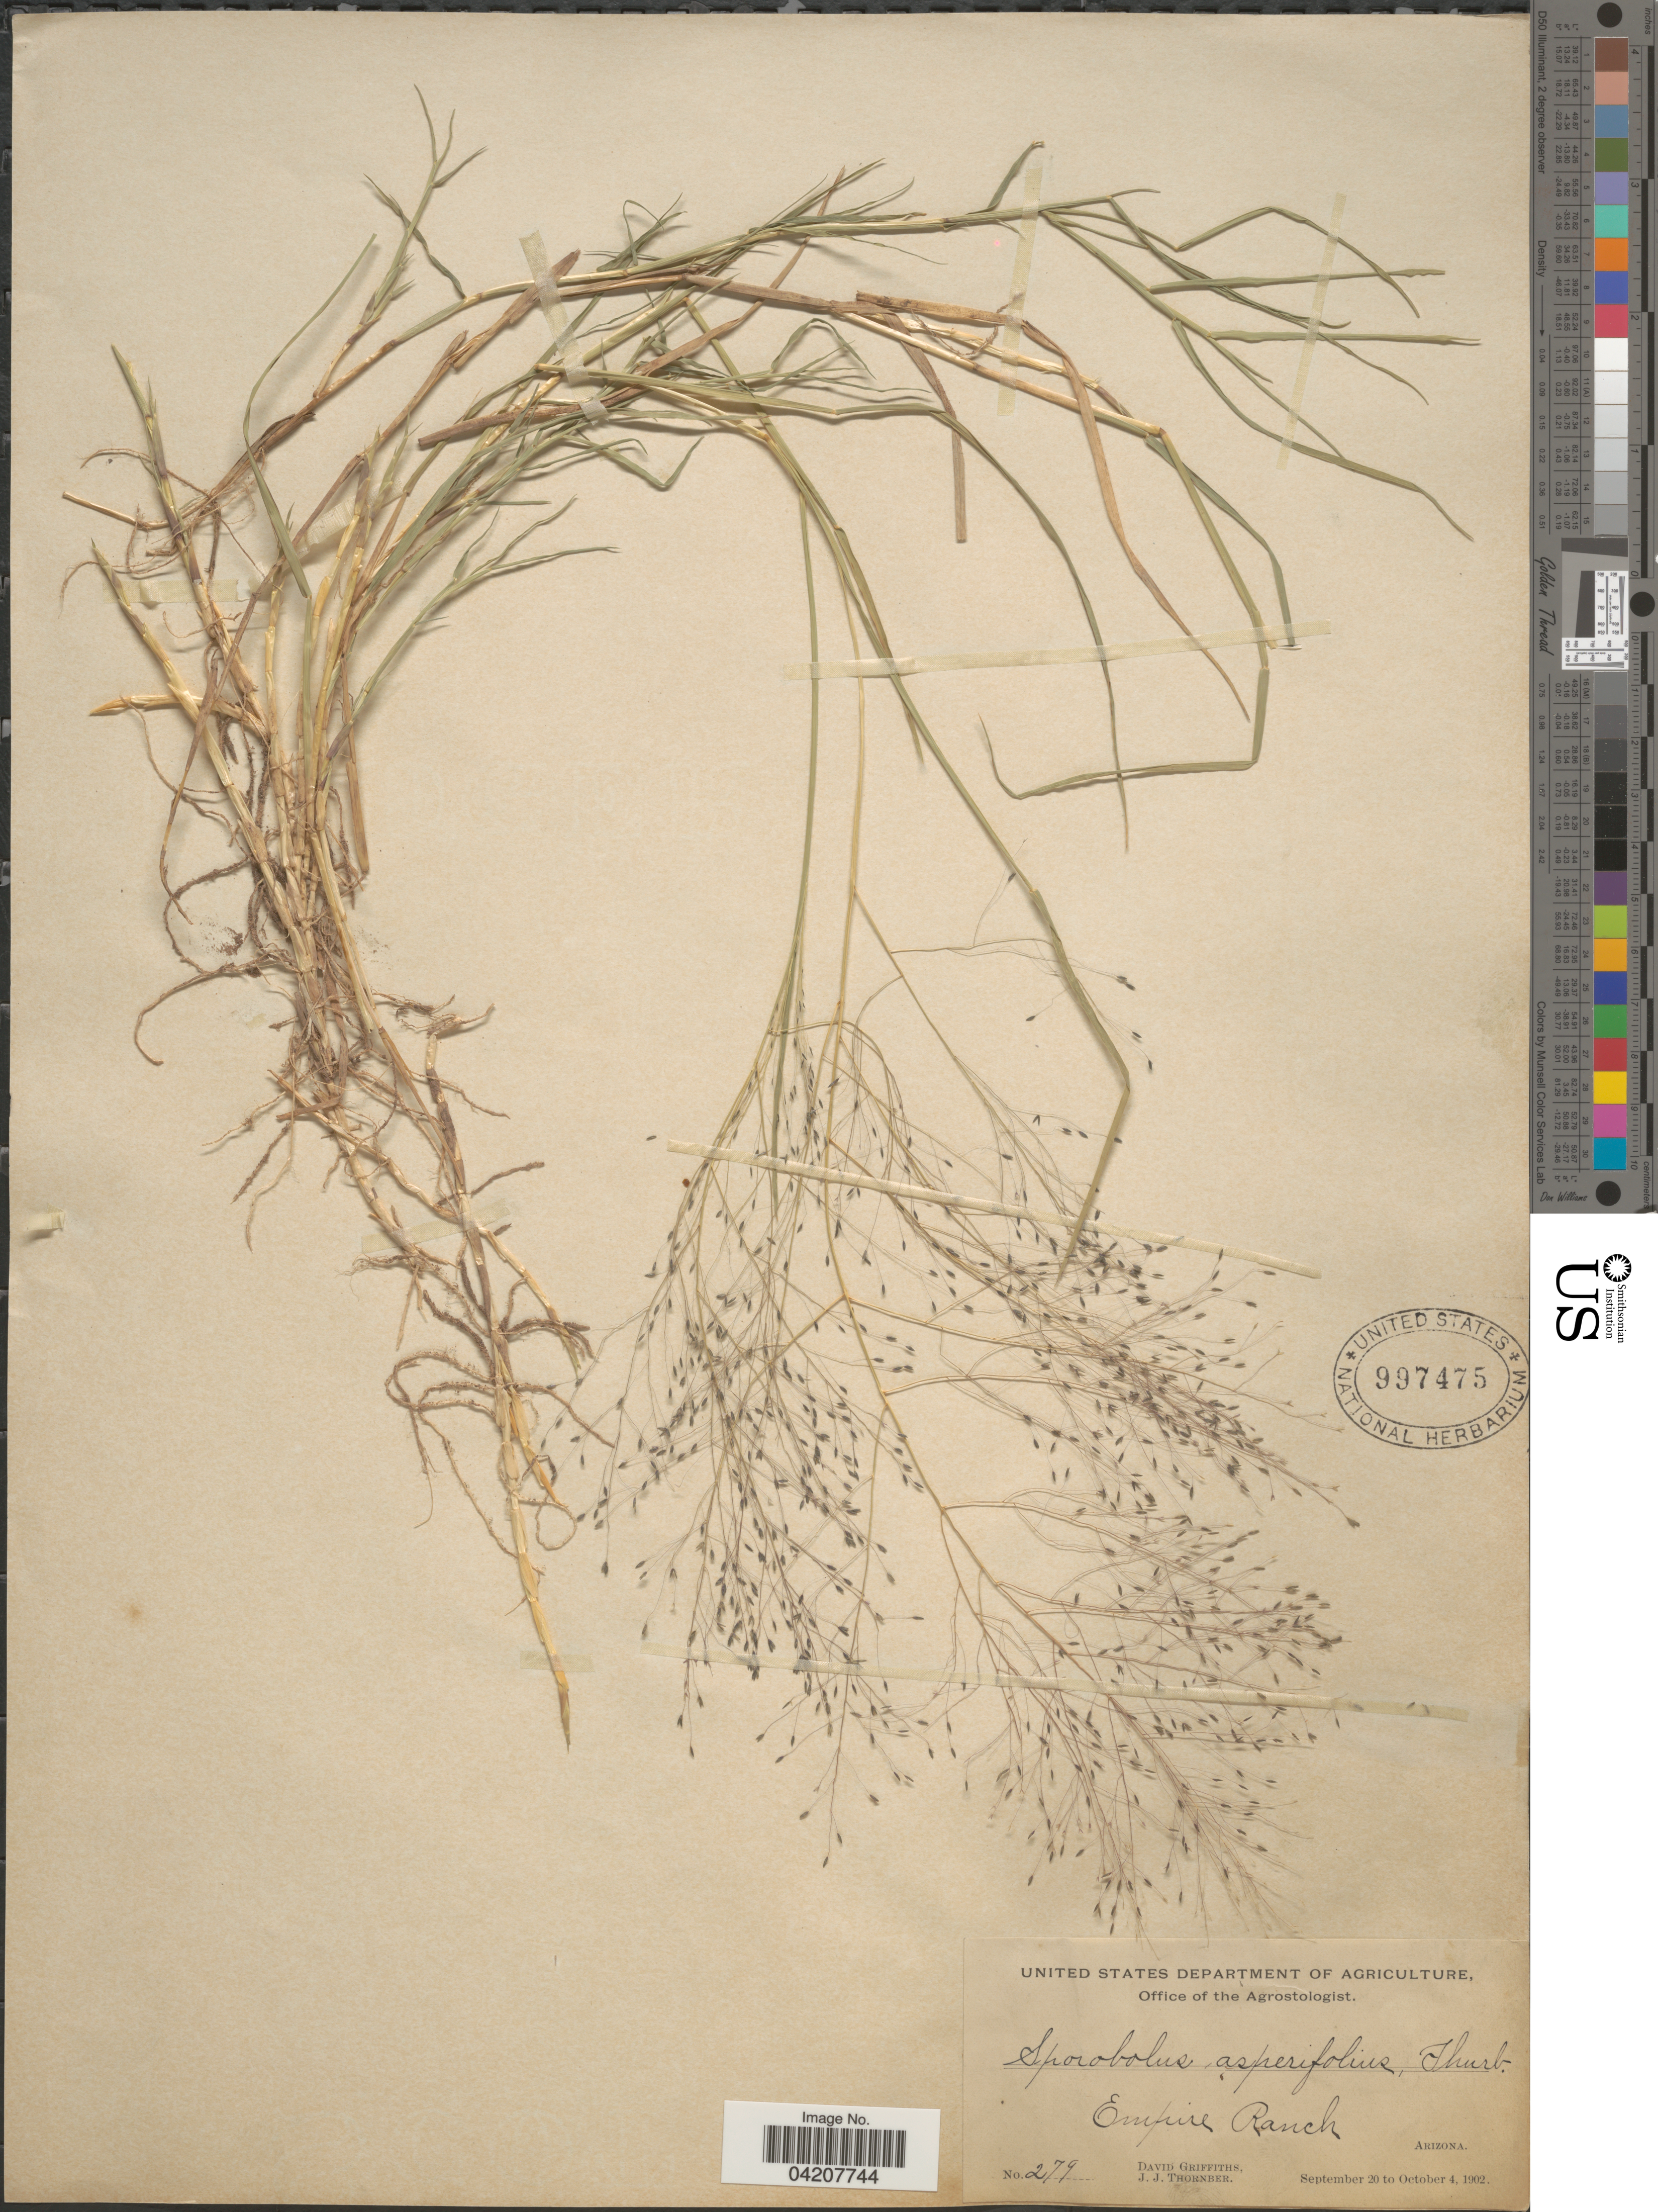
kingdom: Plantae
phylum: Tracheophyta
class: Liliopsida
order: Poales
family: Poaceae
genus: Muhlenbergia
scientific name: Muhlenbergia asperifolia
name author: (Nees & Meyen ex Trin.) Parodi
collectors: D. Griffiths & J. Thornber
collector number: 279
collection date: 1902-09-20/1902-10-04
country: United States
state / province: Arizona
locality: Empire Ranch.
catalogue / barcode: US 997475